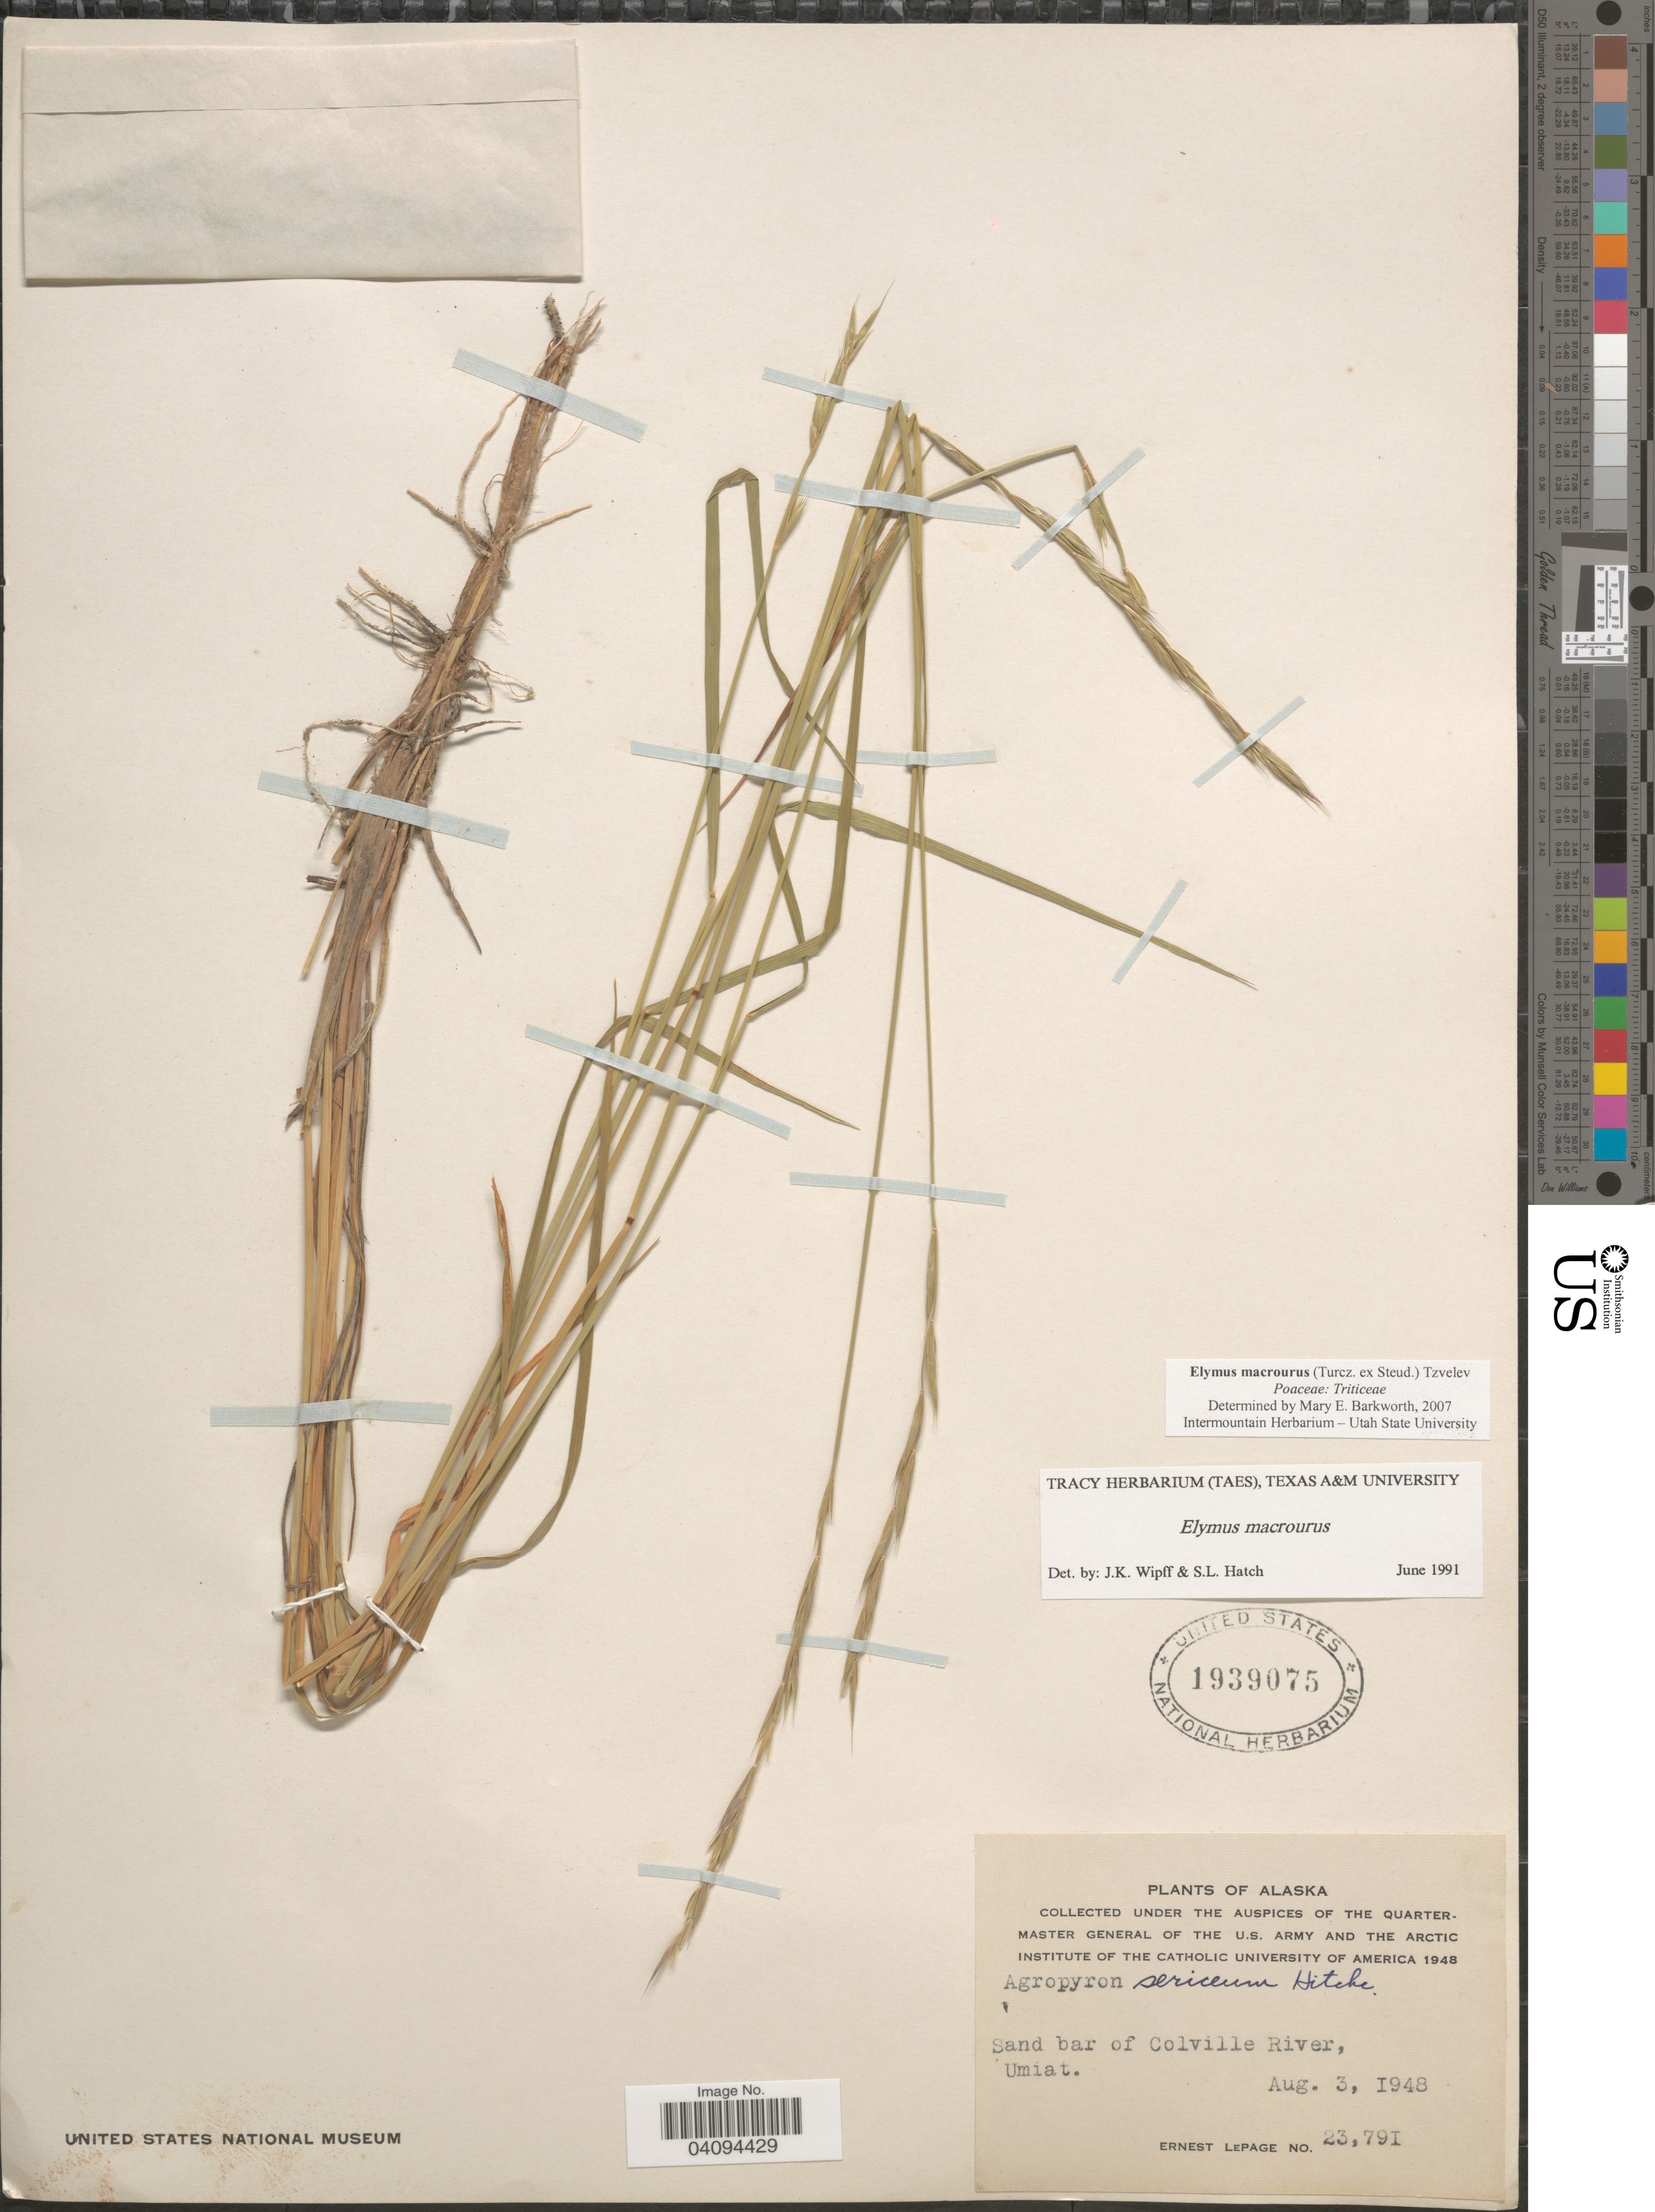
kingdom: Plantae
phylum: Tracheophyta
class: Liliopsida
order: Poales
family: Poaceae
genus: Elymus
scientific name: Elymus macrourus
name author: (Turcz. ex Steud.) Tzvelev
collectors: E. Lepage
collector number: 23791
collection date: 1948-08-03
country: United States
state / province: Alaska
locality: Sand bar of Colville River, Umiat.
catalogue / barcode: US 1939075